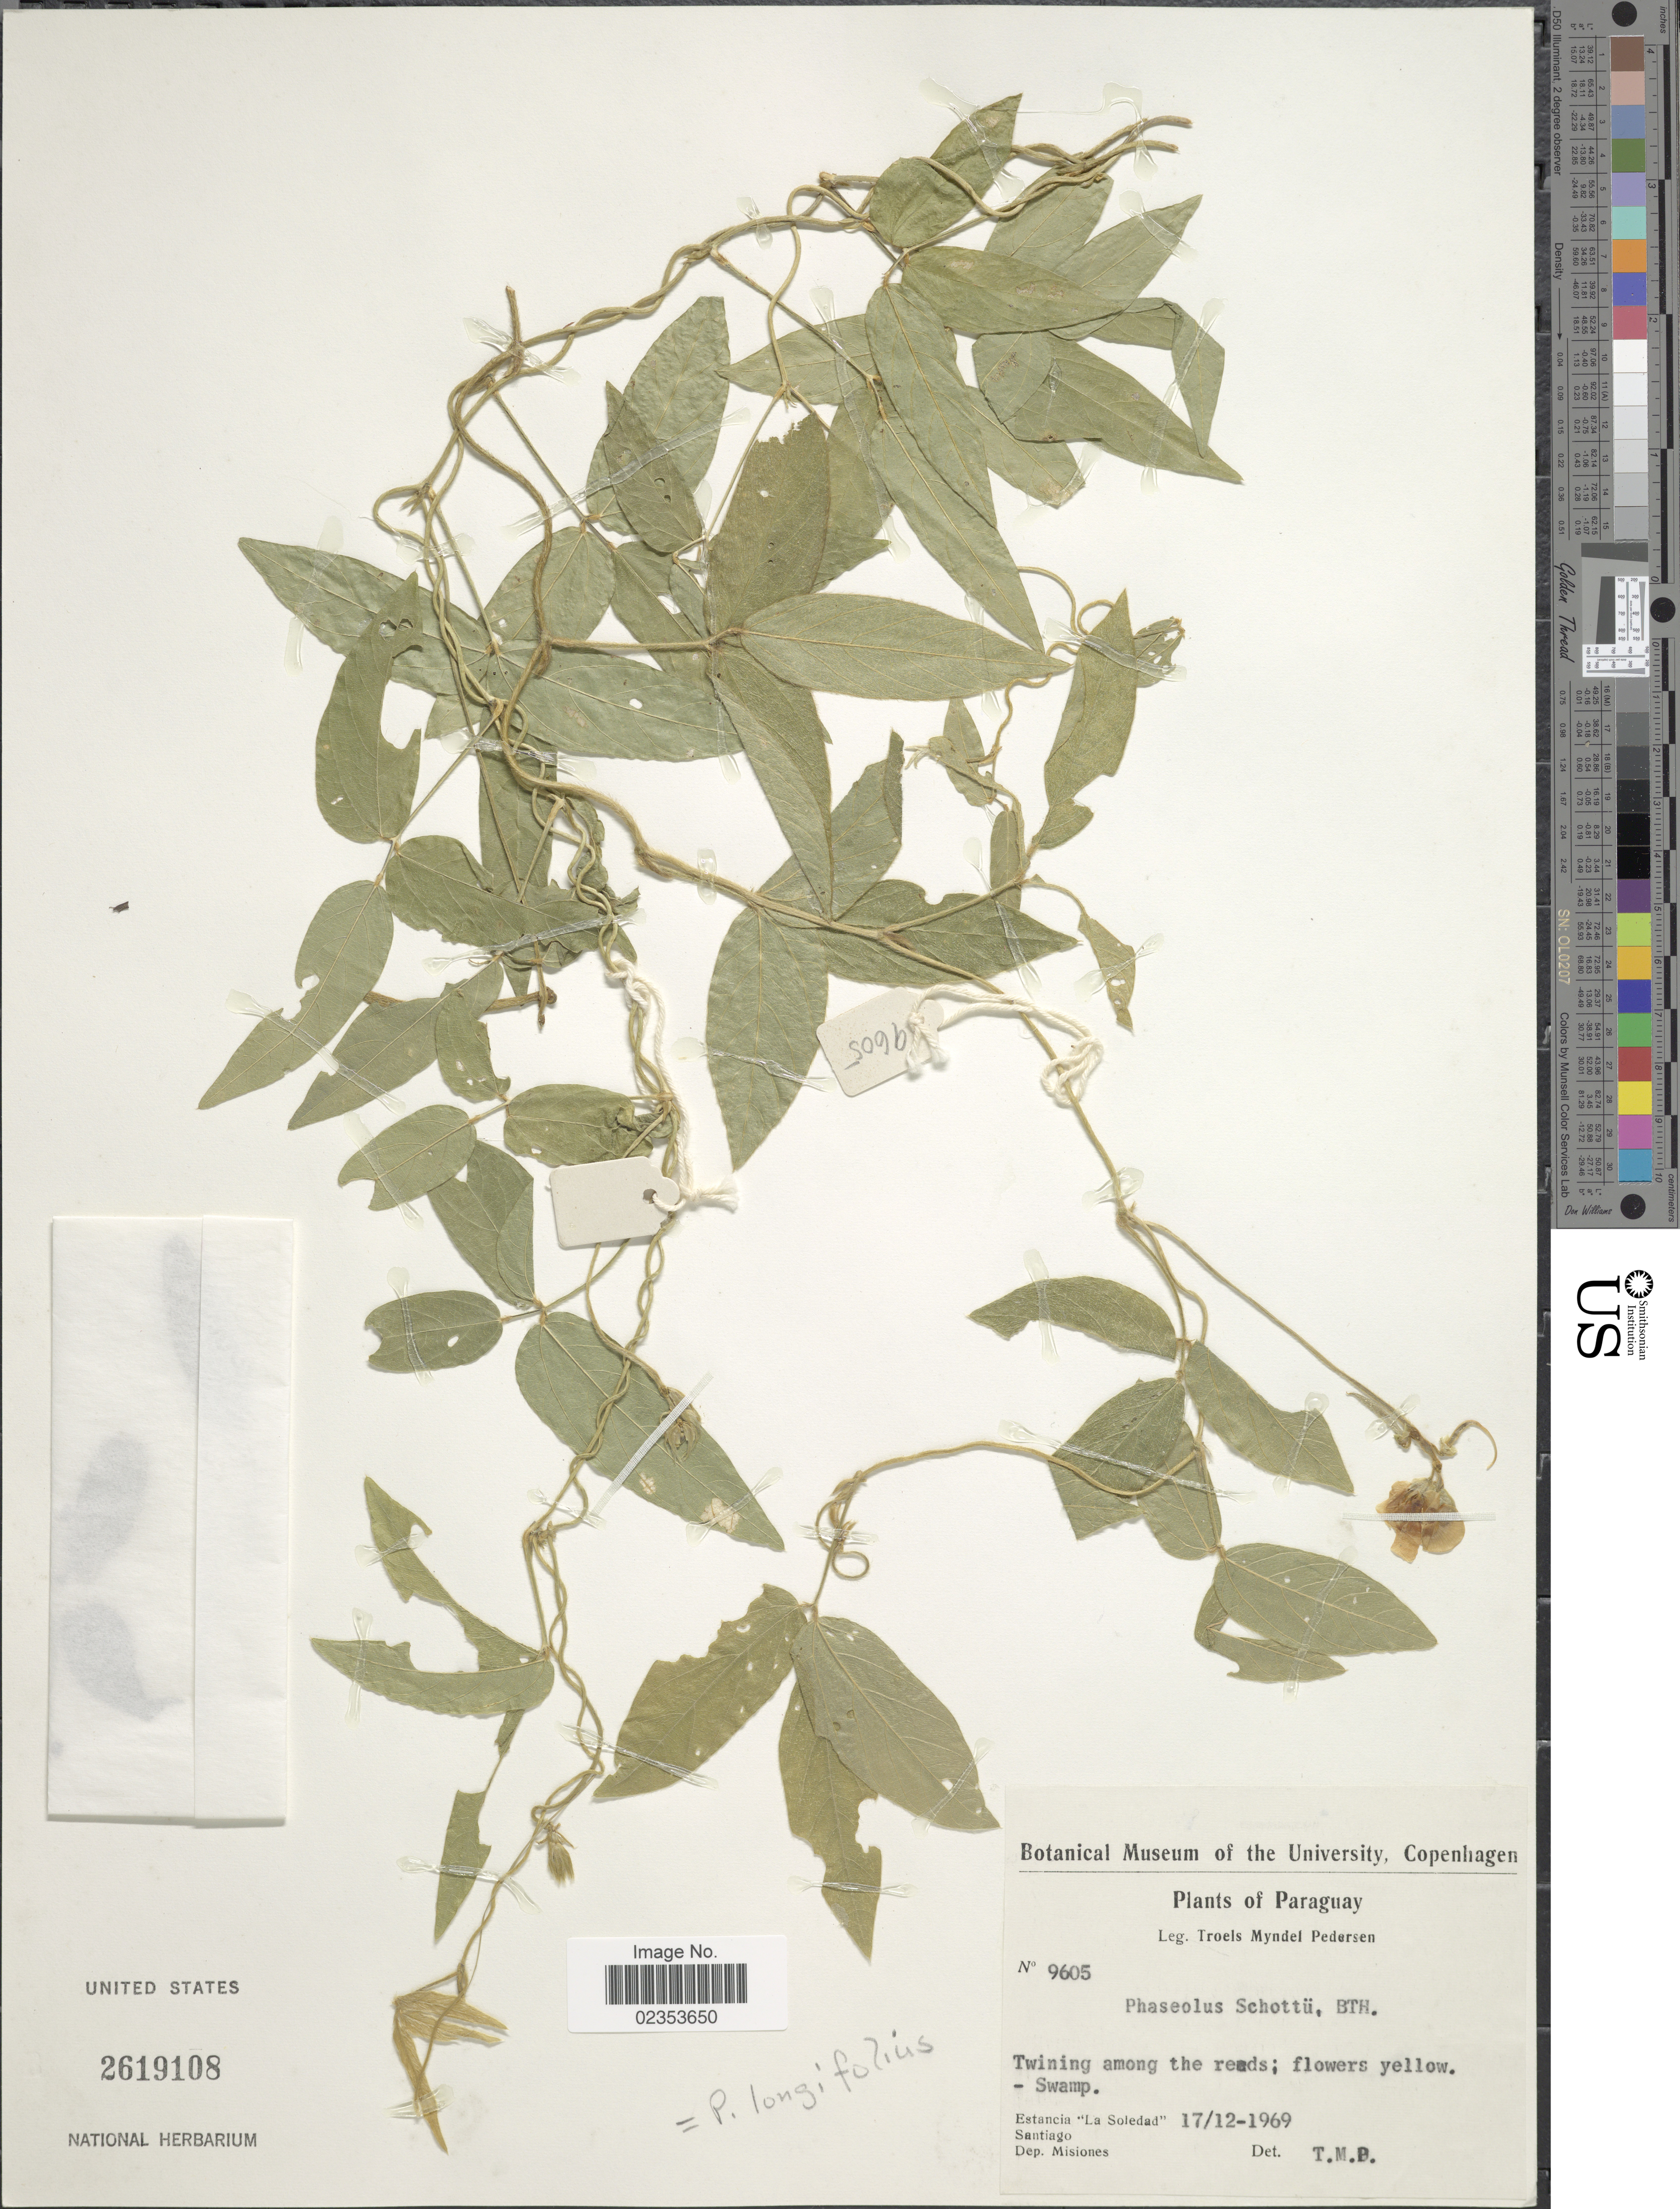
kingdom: Plantae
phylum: Tracheophyta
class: Magnoliopsida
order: Fabales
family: Fabaceae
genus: Vigna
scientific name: Vigna longifolia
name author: (Benth.) Verdc.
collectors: T. Pederson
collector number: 9605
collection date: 1969-12-17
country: Paraguay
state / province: Misiones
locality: Estancia "La Soledad", Santiago, Dep. Misiones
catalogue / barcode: US 2619108